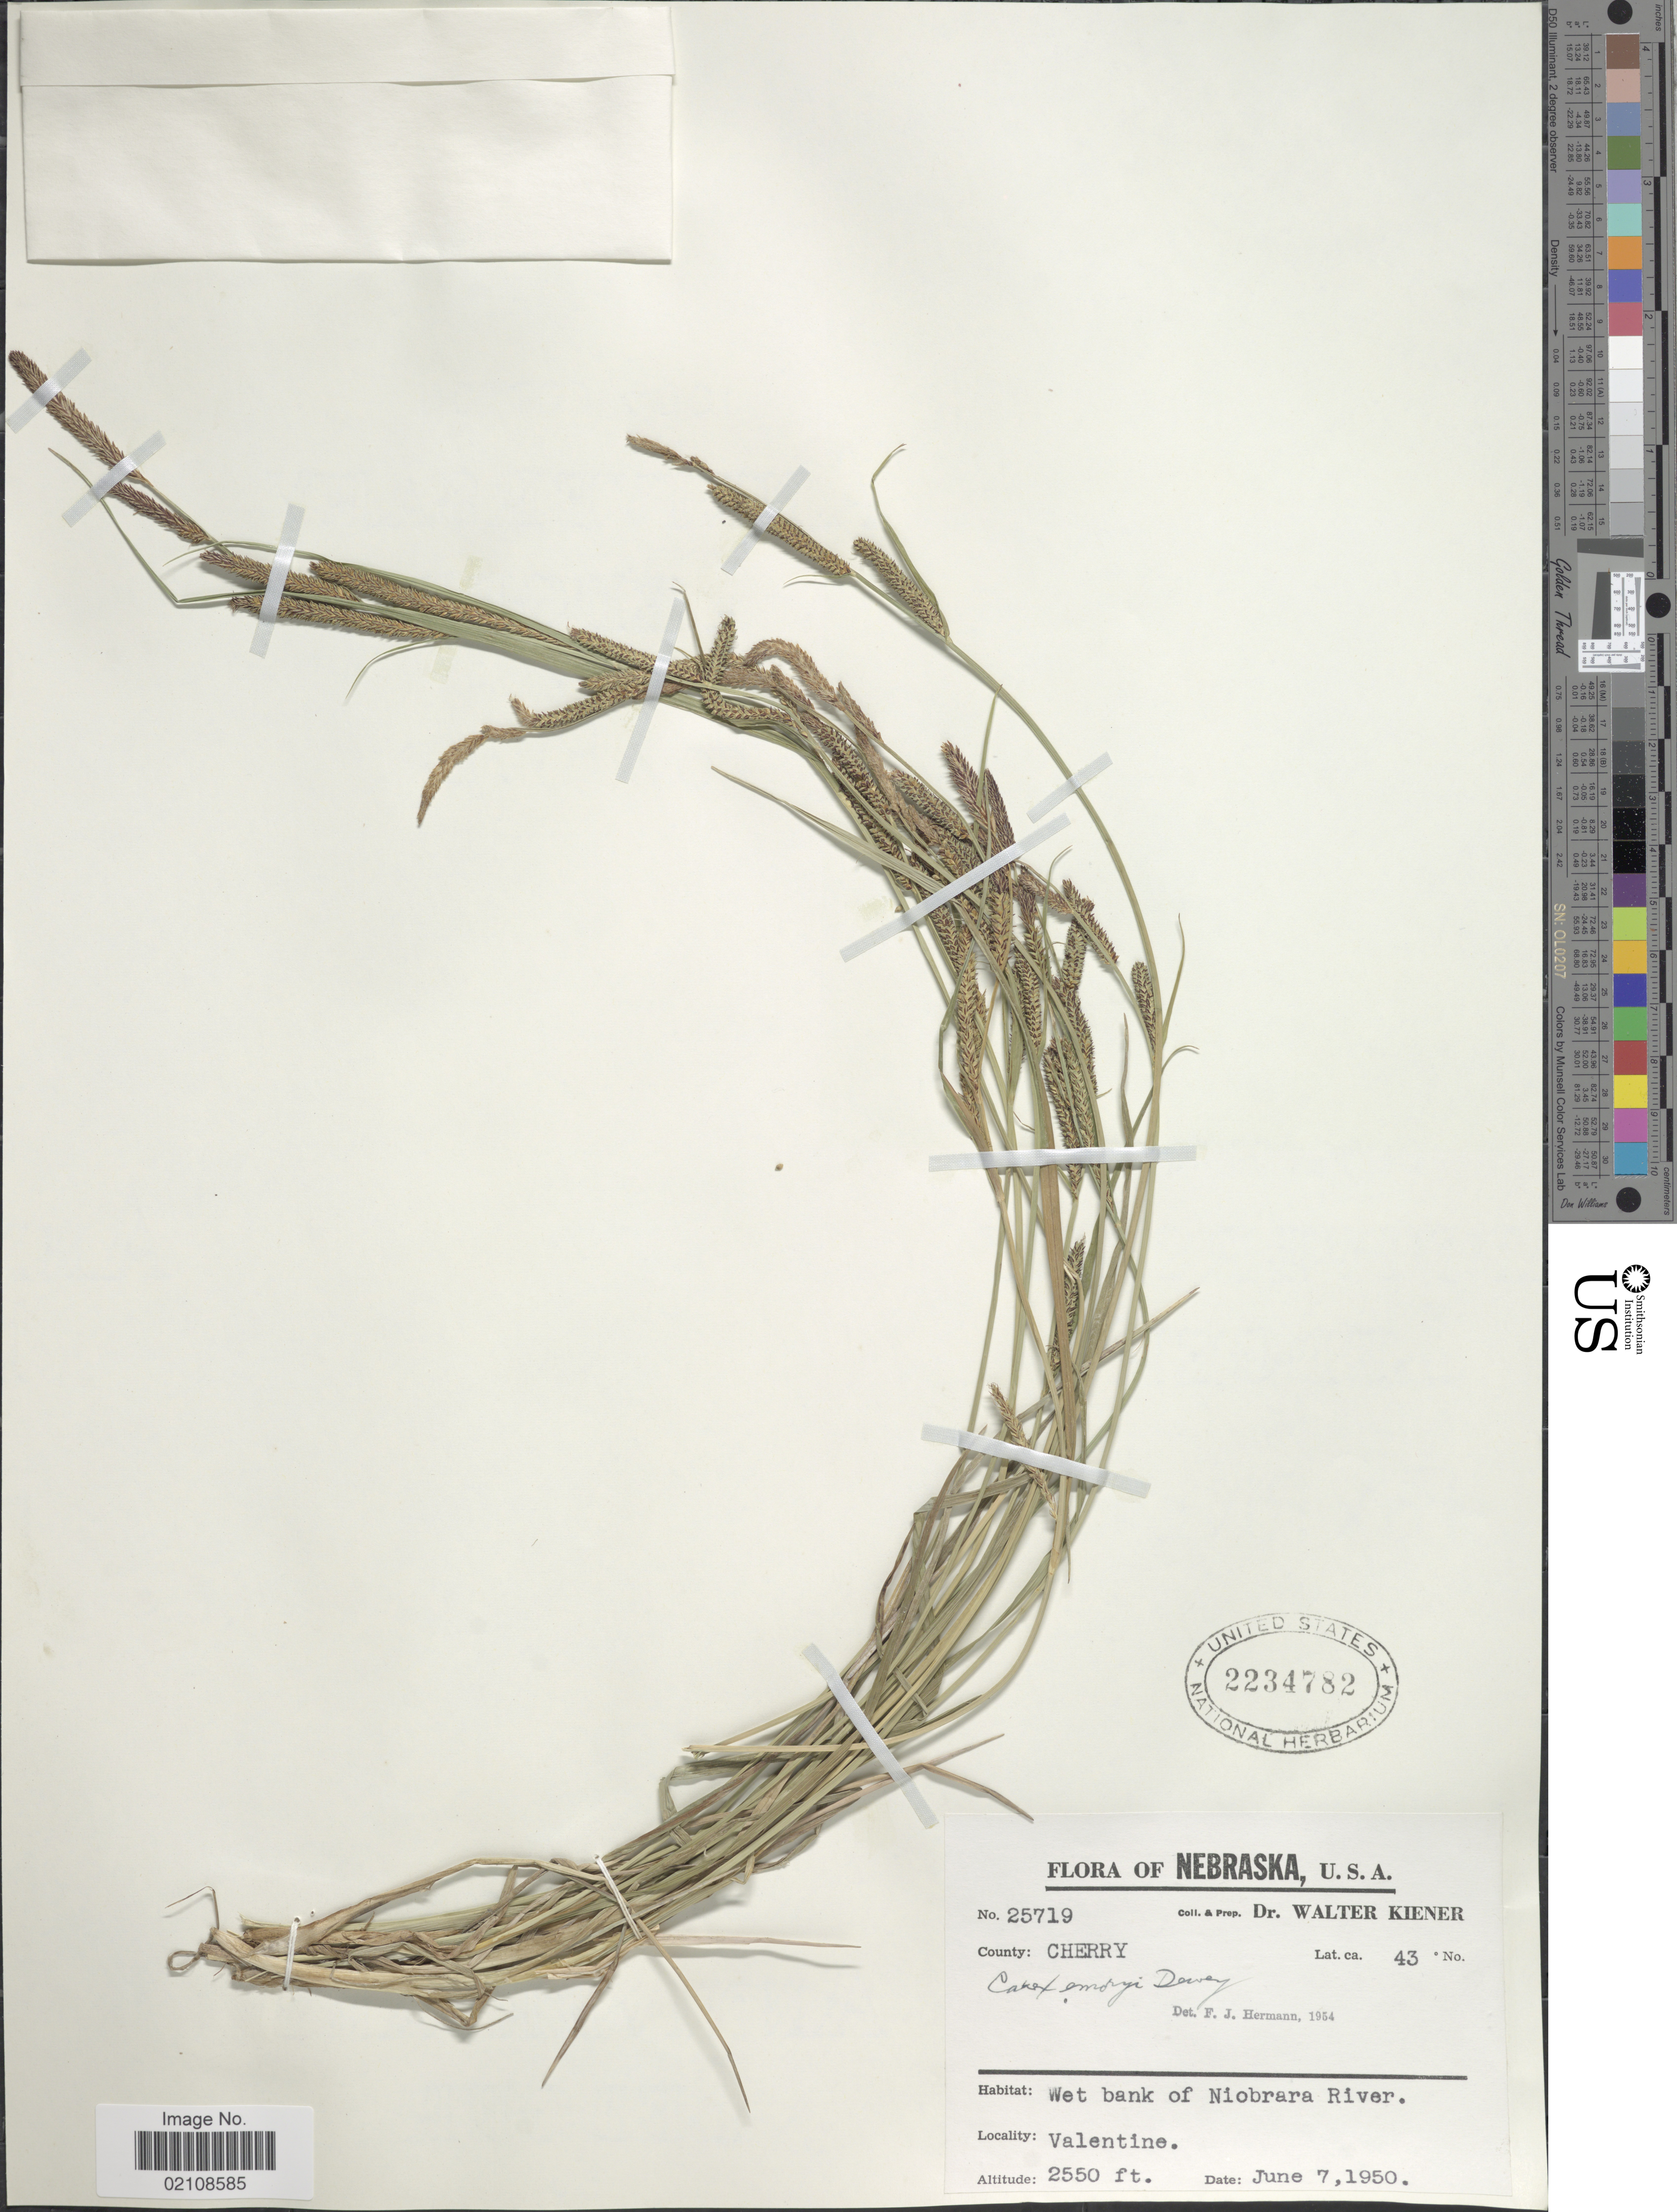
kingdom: Plantae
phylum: Tracheophyta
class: Liliopsida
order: Poales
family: Cyperaceae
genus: Carex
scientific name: Carex emoryi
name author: Dewey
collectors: W. Kiener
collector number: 25719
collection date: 1950-06-07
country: United States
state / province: Nebraska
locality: County: Cherry. Wet bank of Niobrara River, Valentine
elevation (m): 777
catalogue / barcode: US 2234782